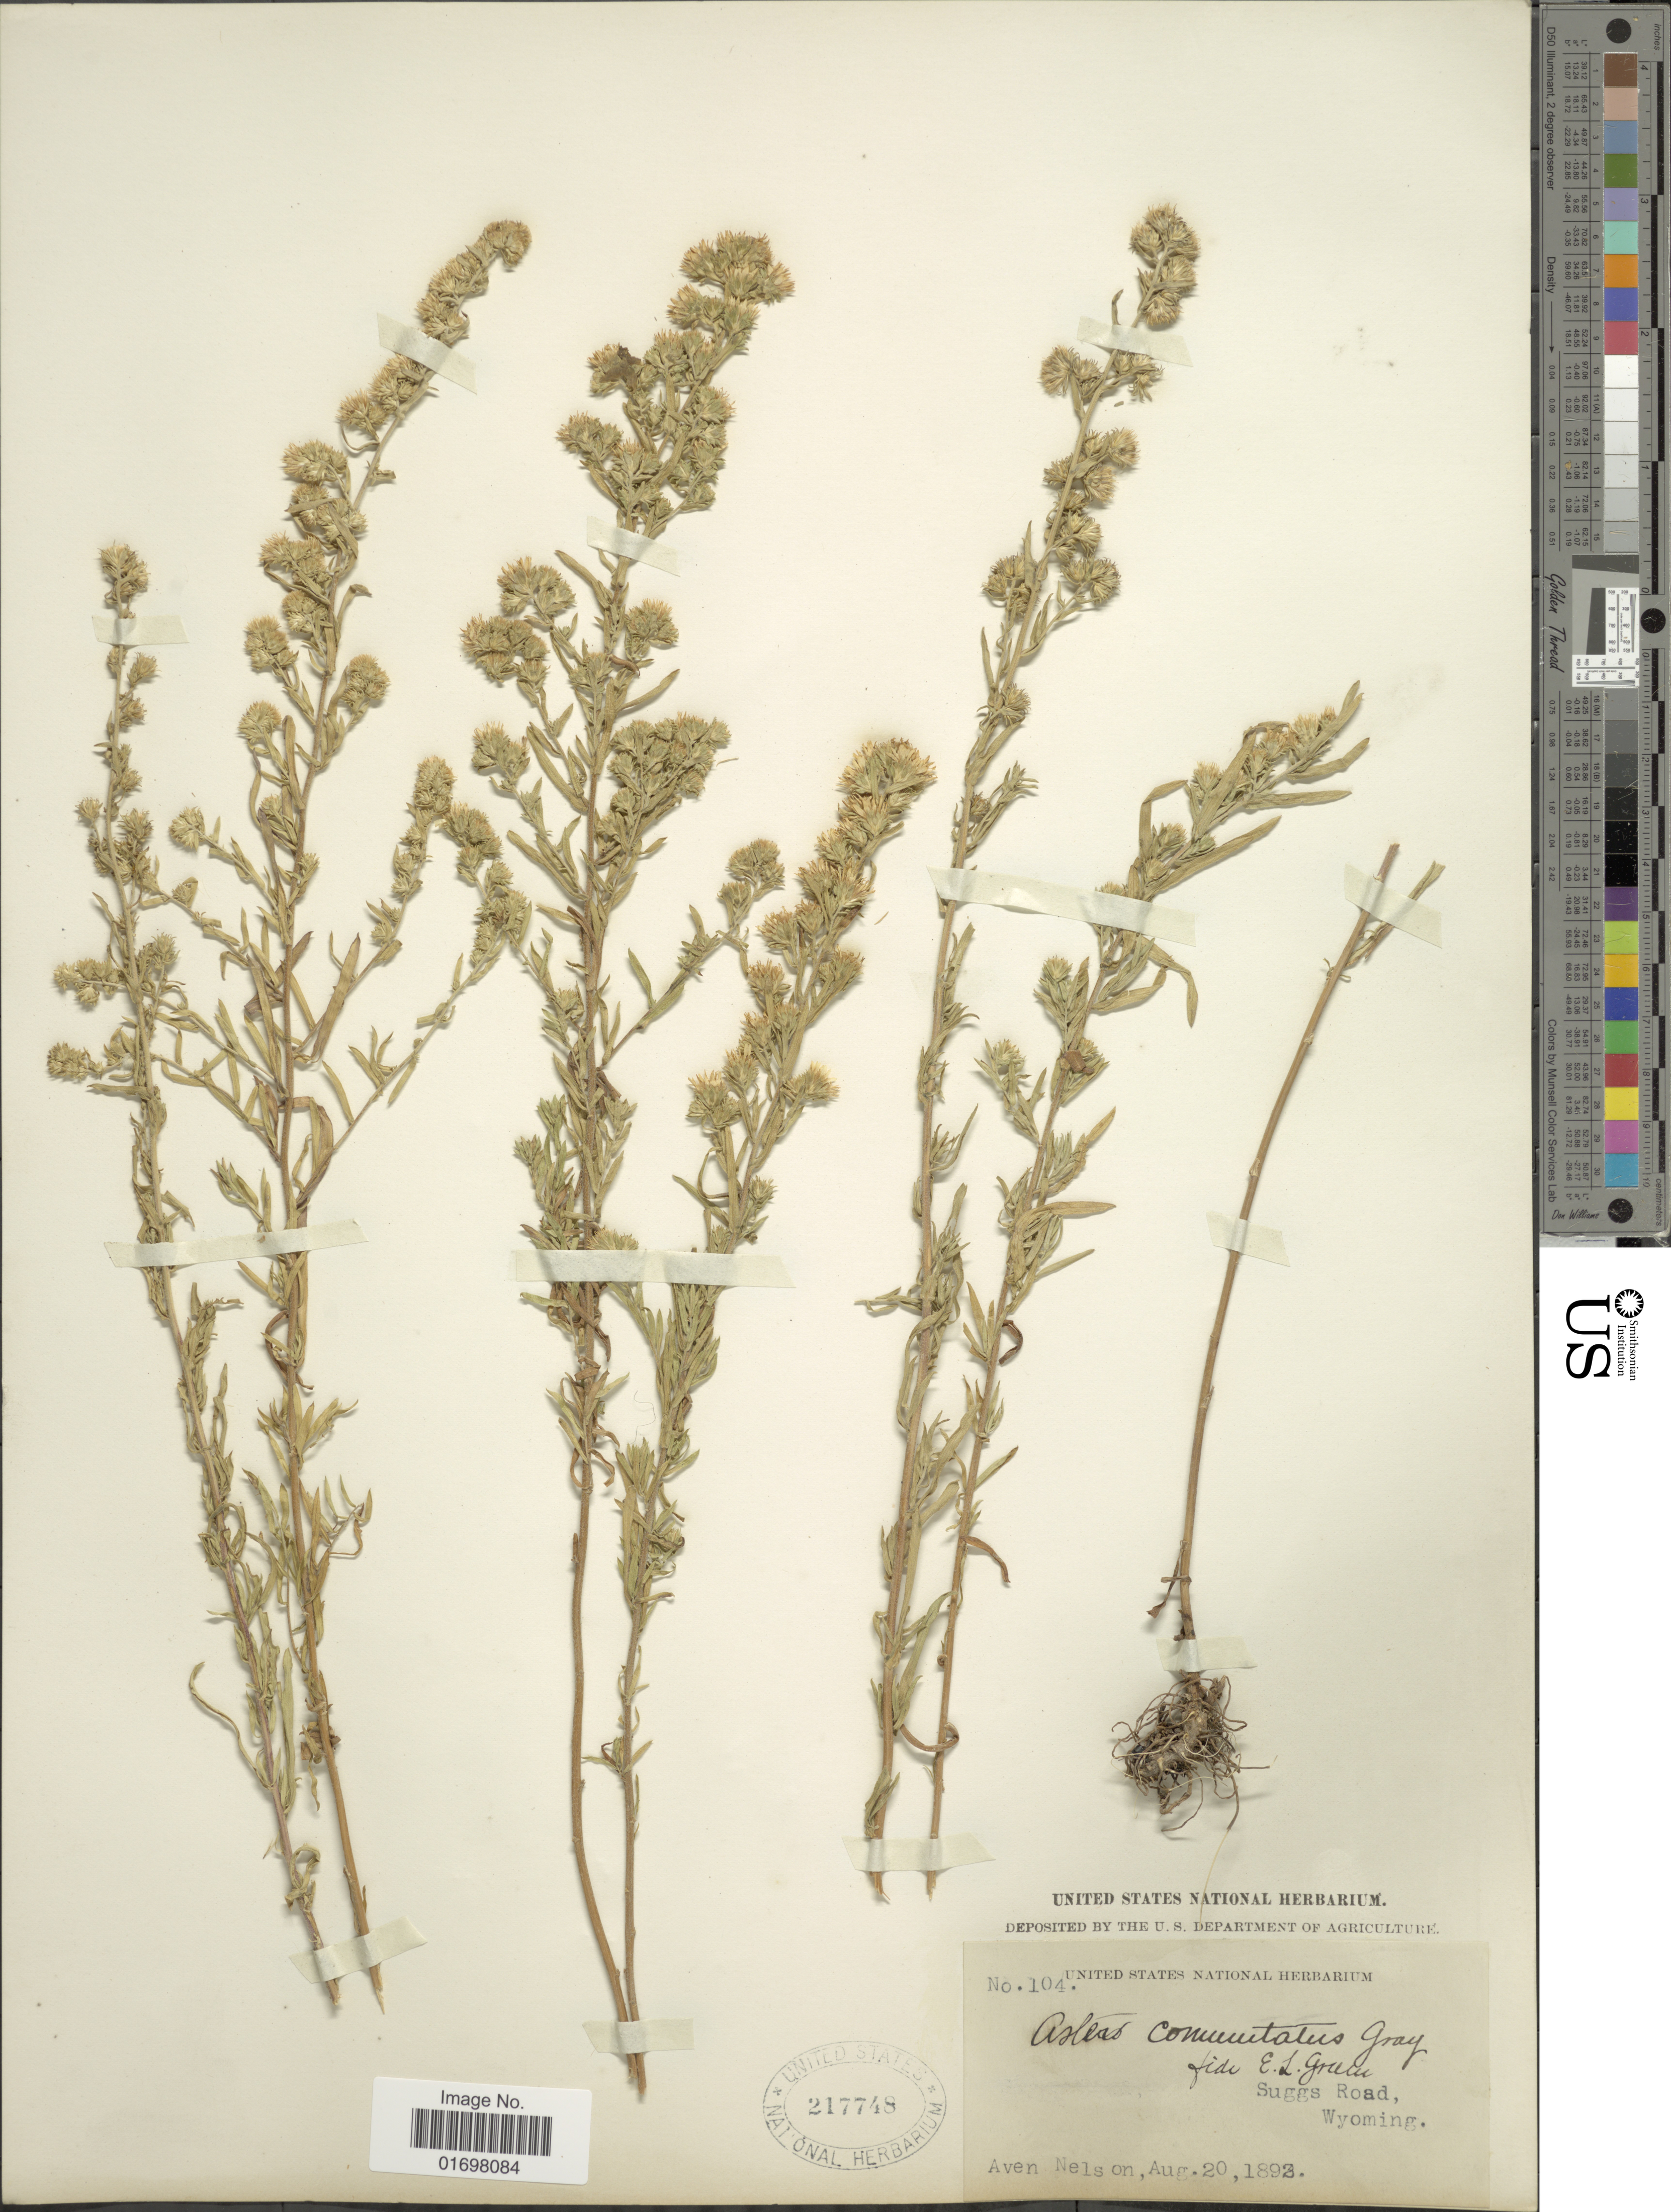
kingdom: Plantae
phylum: Tracheophyta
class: Magnoliopsida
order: Asterales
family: Asteraceae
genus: Symphyotrichum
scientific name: Symphyotrichum falcatum var. commutatum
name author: (Torr. & A. Gray) G.L. Nesom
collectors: A. Nelson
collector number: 104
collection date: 1892-08-20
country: United States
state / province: Wyoming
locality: Suggs Road, Wyoming.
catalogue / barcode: US 217748